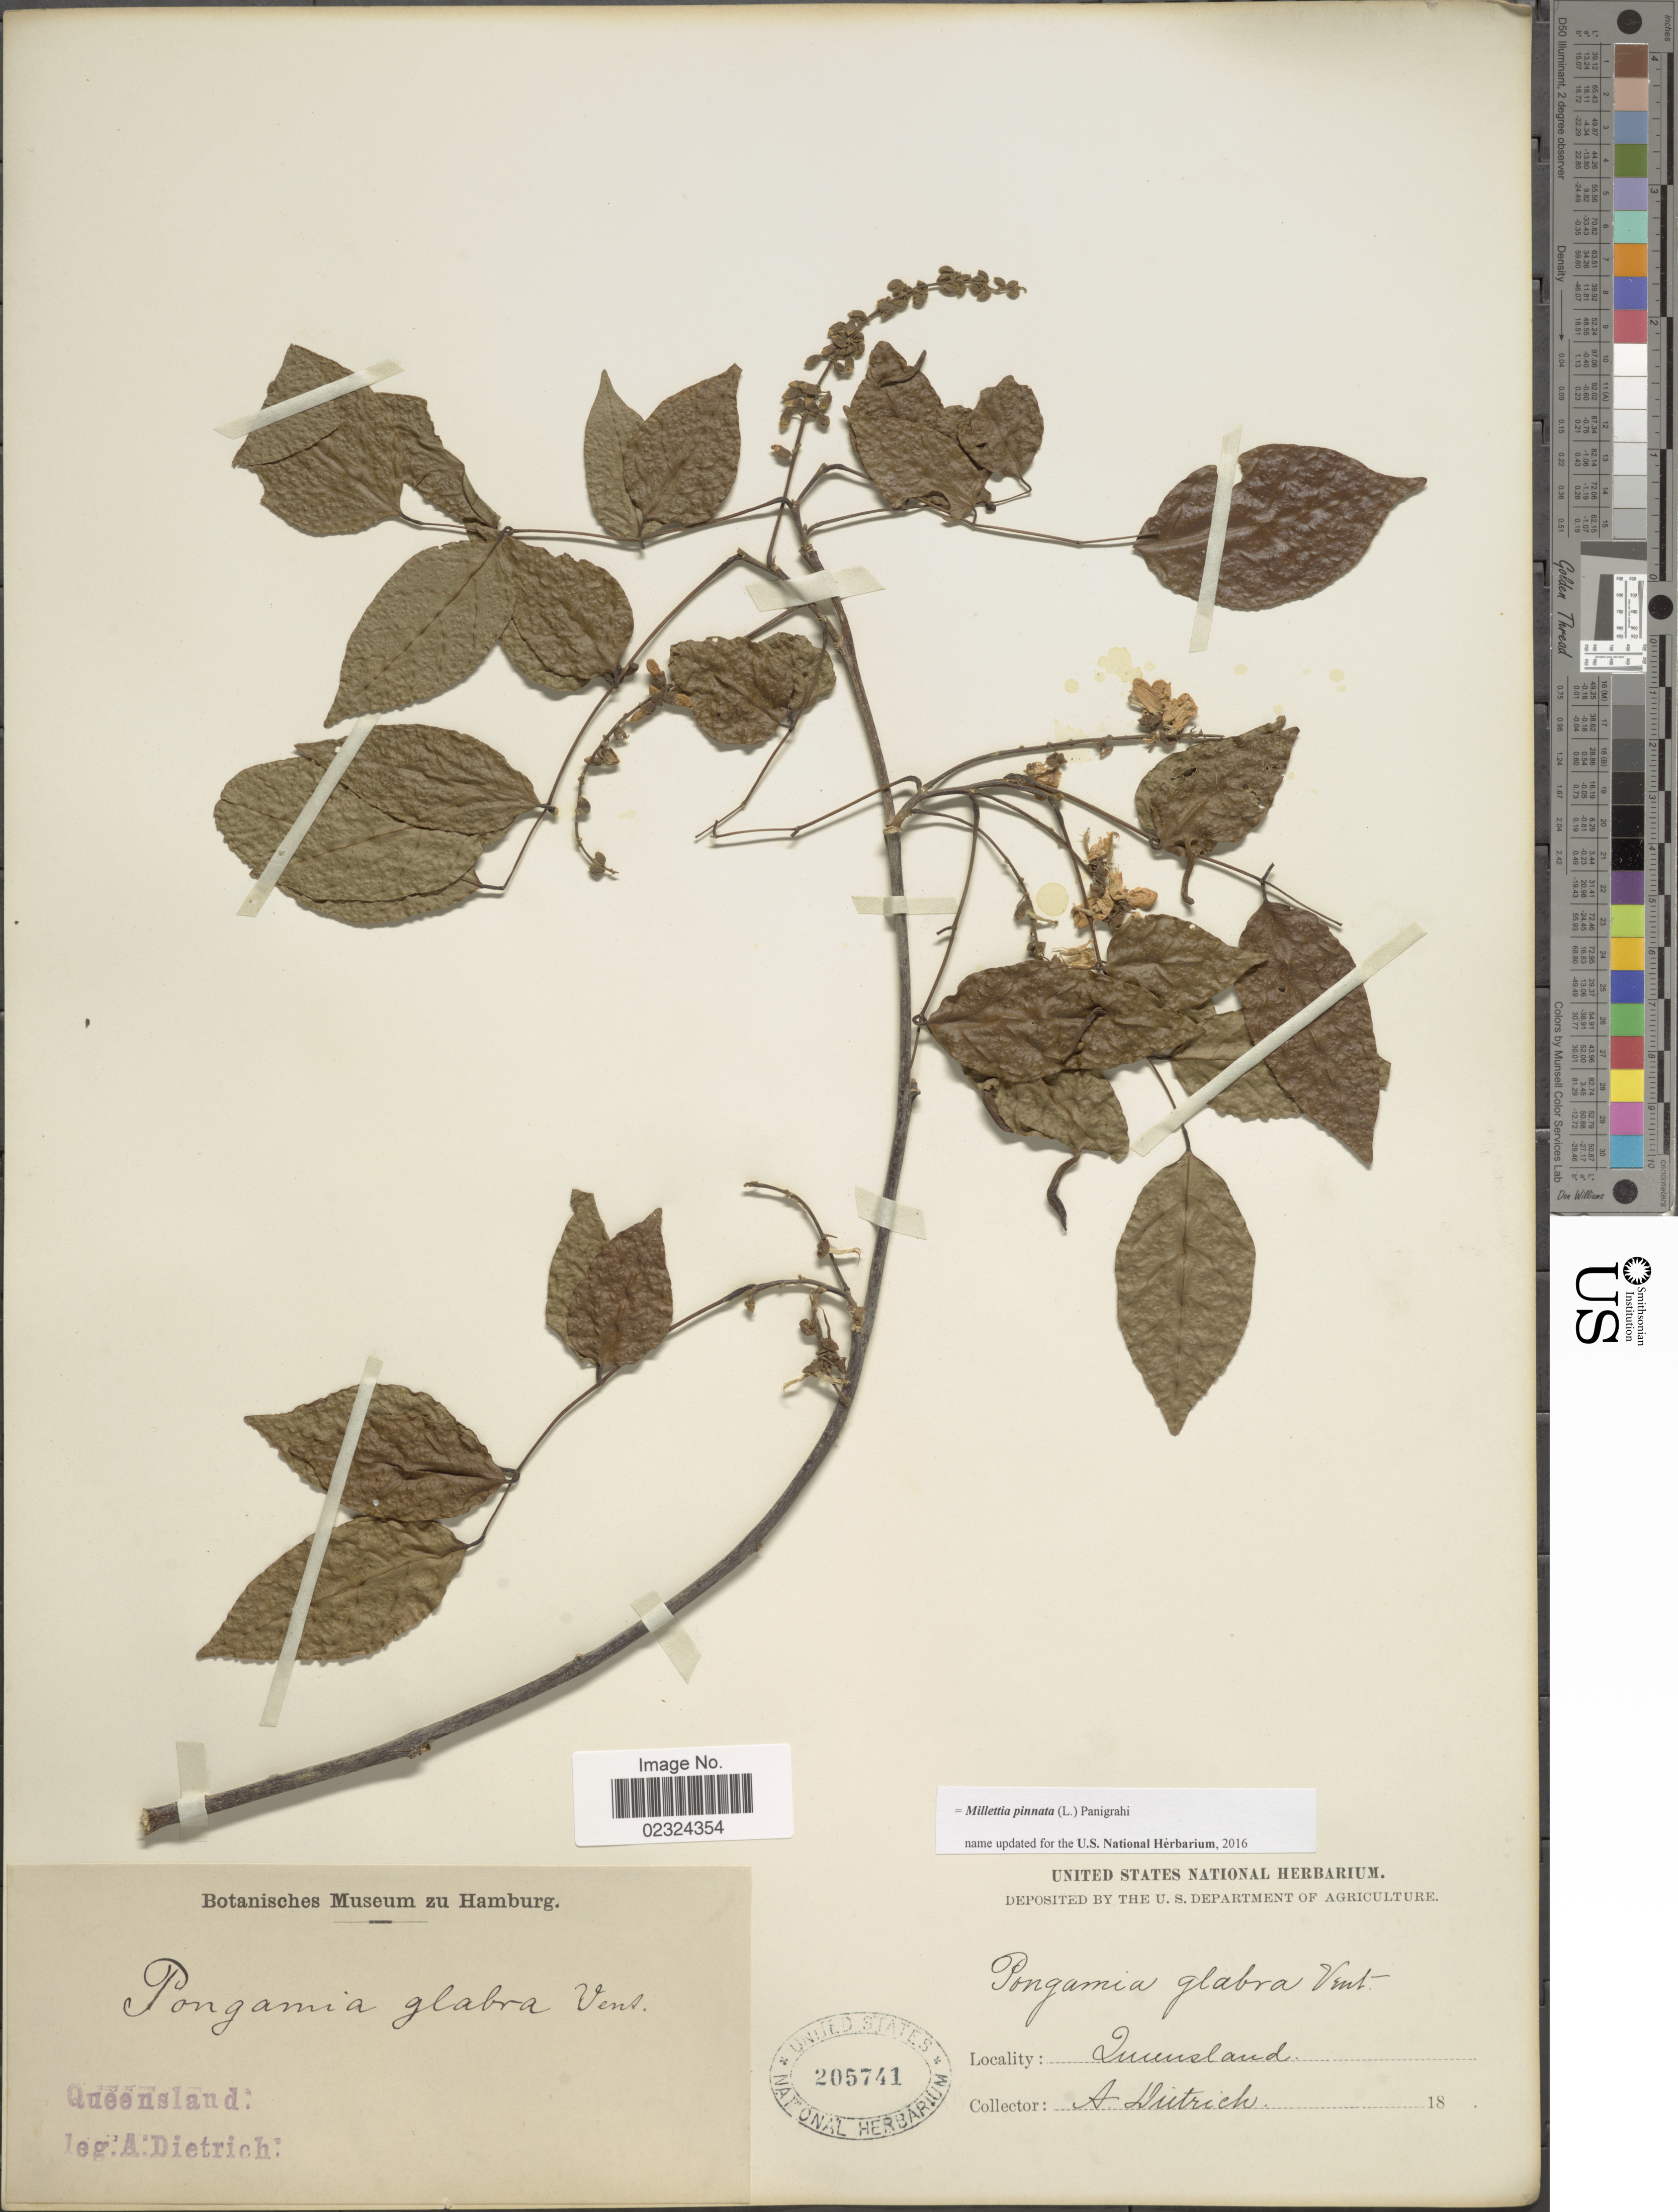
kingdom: Plantae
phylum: Tracheophyta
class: Magnoliopsida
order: Fabales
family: Fabaceae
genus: Millettia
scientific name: Millettia sp.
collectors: A. Dietrich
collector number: s.n,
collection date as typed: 18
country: Australia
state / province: Queensland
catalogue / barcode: US 205741